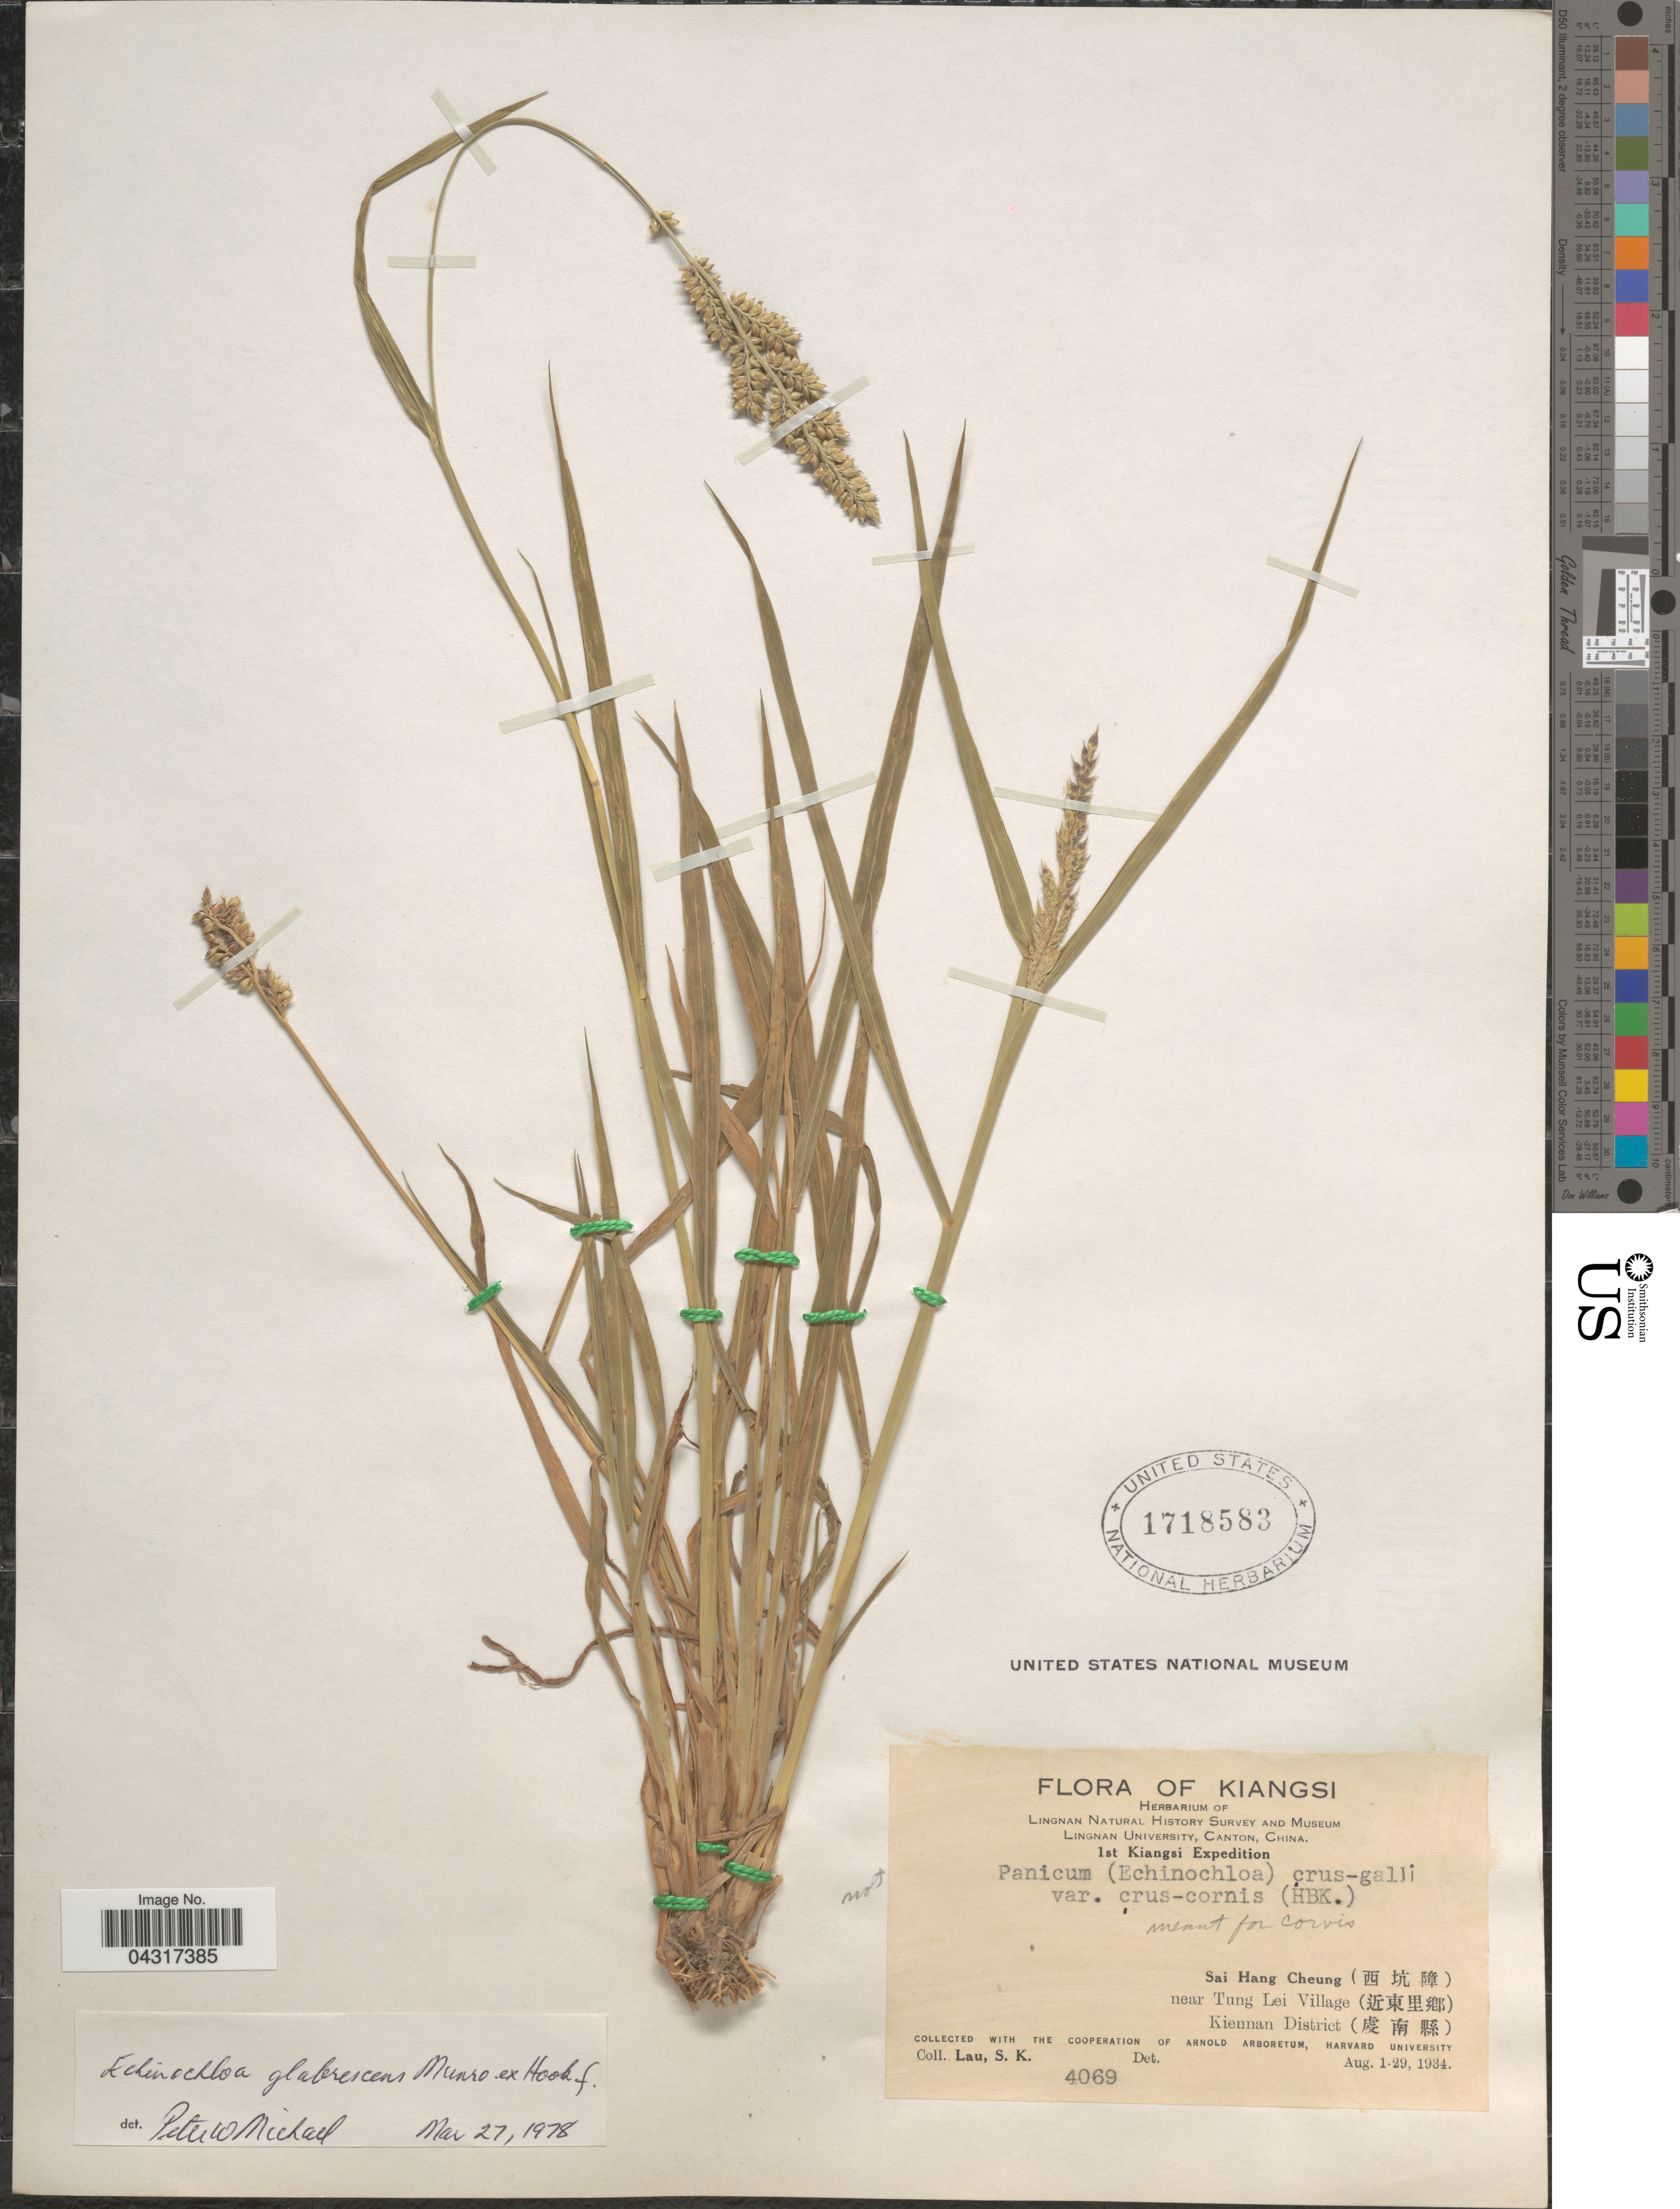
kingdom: Plantae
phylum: Tracheophyta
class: Liliopsida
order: Poales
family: Poaceae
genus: Echinochloa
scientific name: Echinochloa glabrescens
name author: Munro ex Hook. f.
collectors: S. K. Lau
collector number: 4069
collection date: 1934-08-01/1934-08-29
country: China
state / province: Jiangxi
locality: Kiangsi. 1st Kiangsi Expedition. Sai Hang Cheung (X) near Tung Lei Village (X) Kiennan District (X).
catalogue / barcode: US 1718583